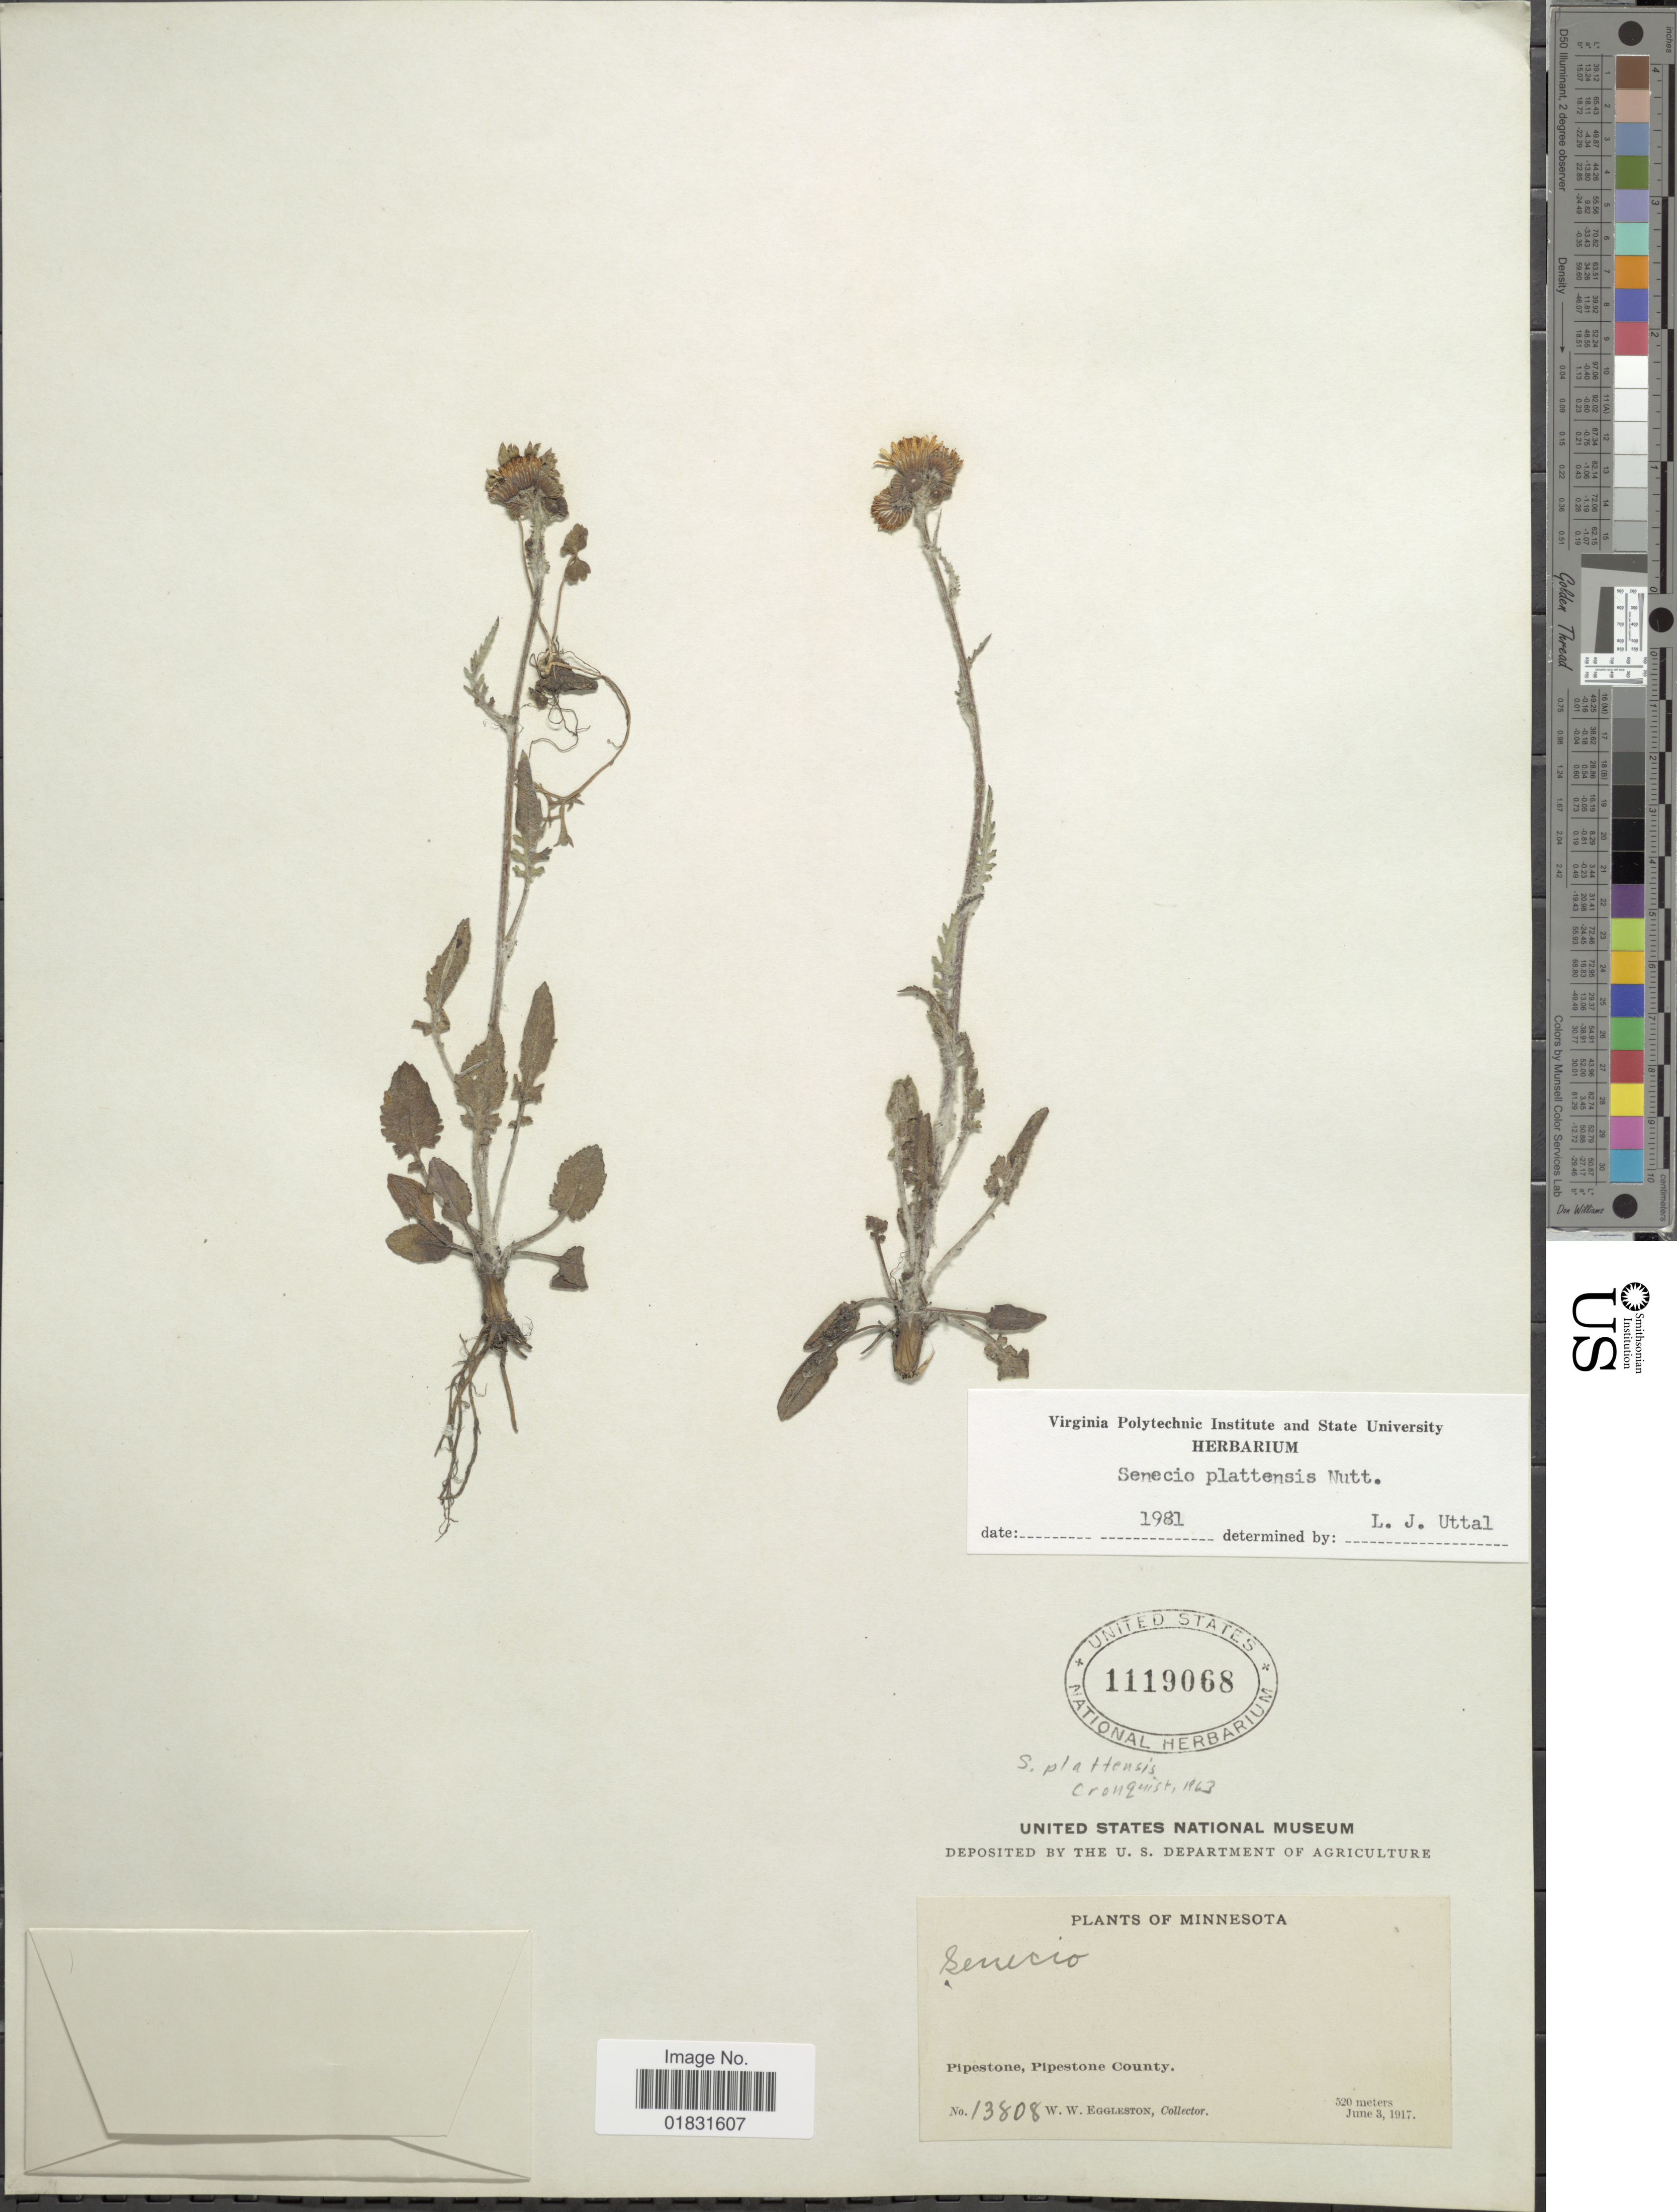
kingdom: Plantae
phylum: Tracheophyta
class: Magnoliopsida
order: Asterales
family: Asteraceae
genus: Packera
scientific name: Packera plattensis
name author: W.A. Weber & Á. Löve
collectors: W. W. Eggleston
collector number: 13808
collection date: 1917-06-03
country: United States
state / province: Minnesota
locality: Pipestone, Pipestone County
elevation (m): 520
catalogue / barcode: US 1119068